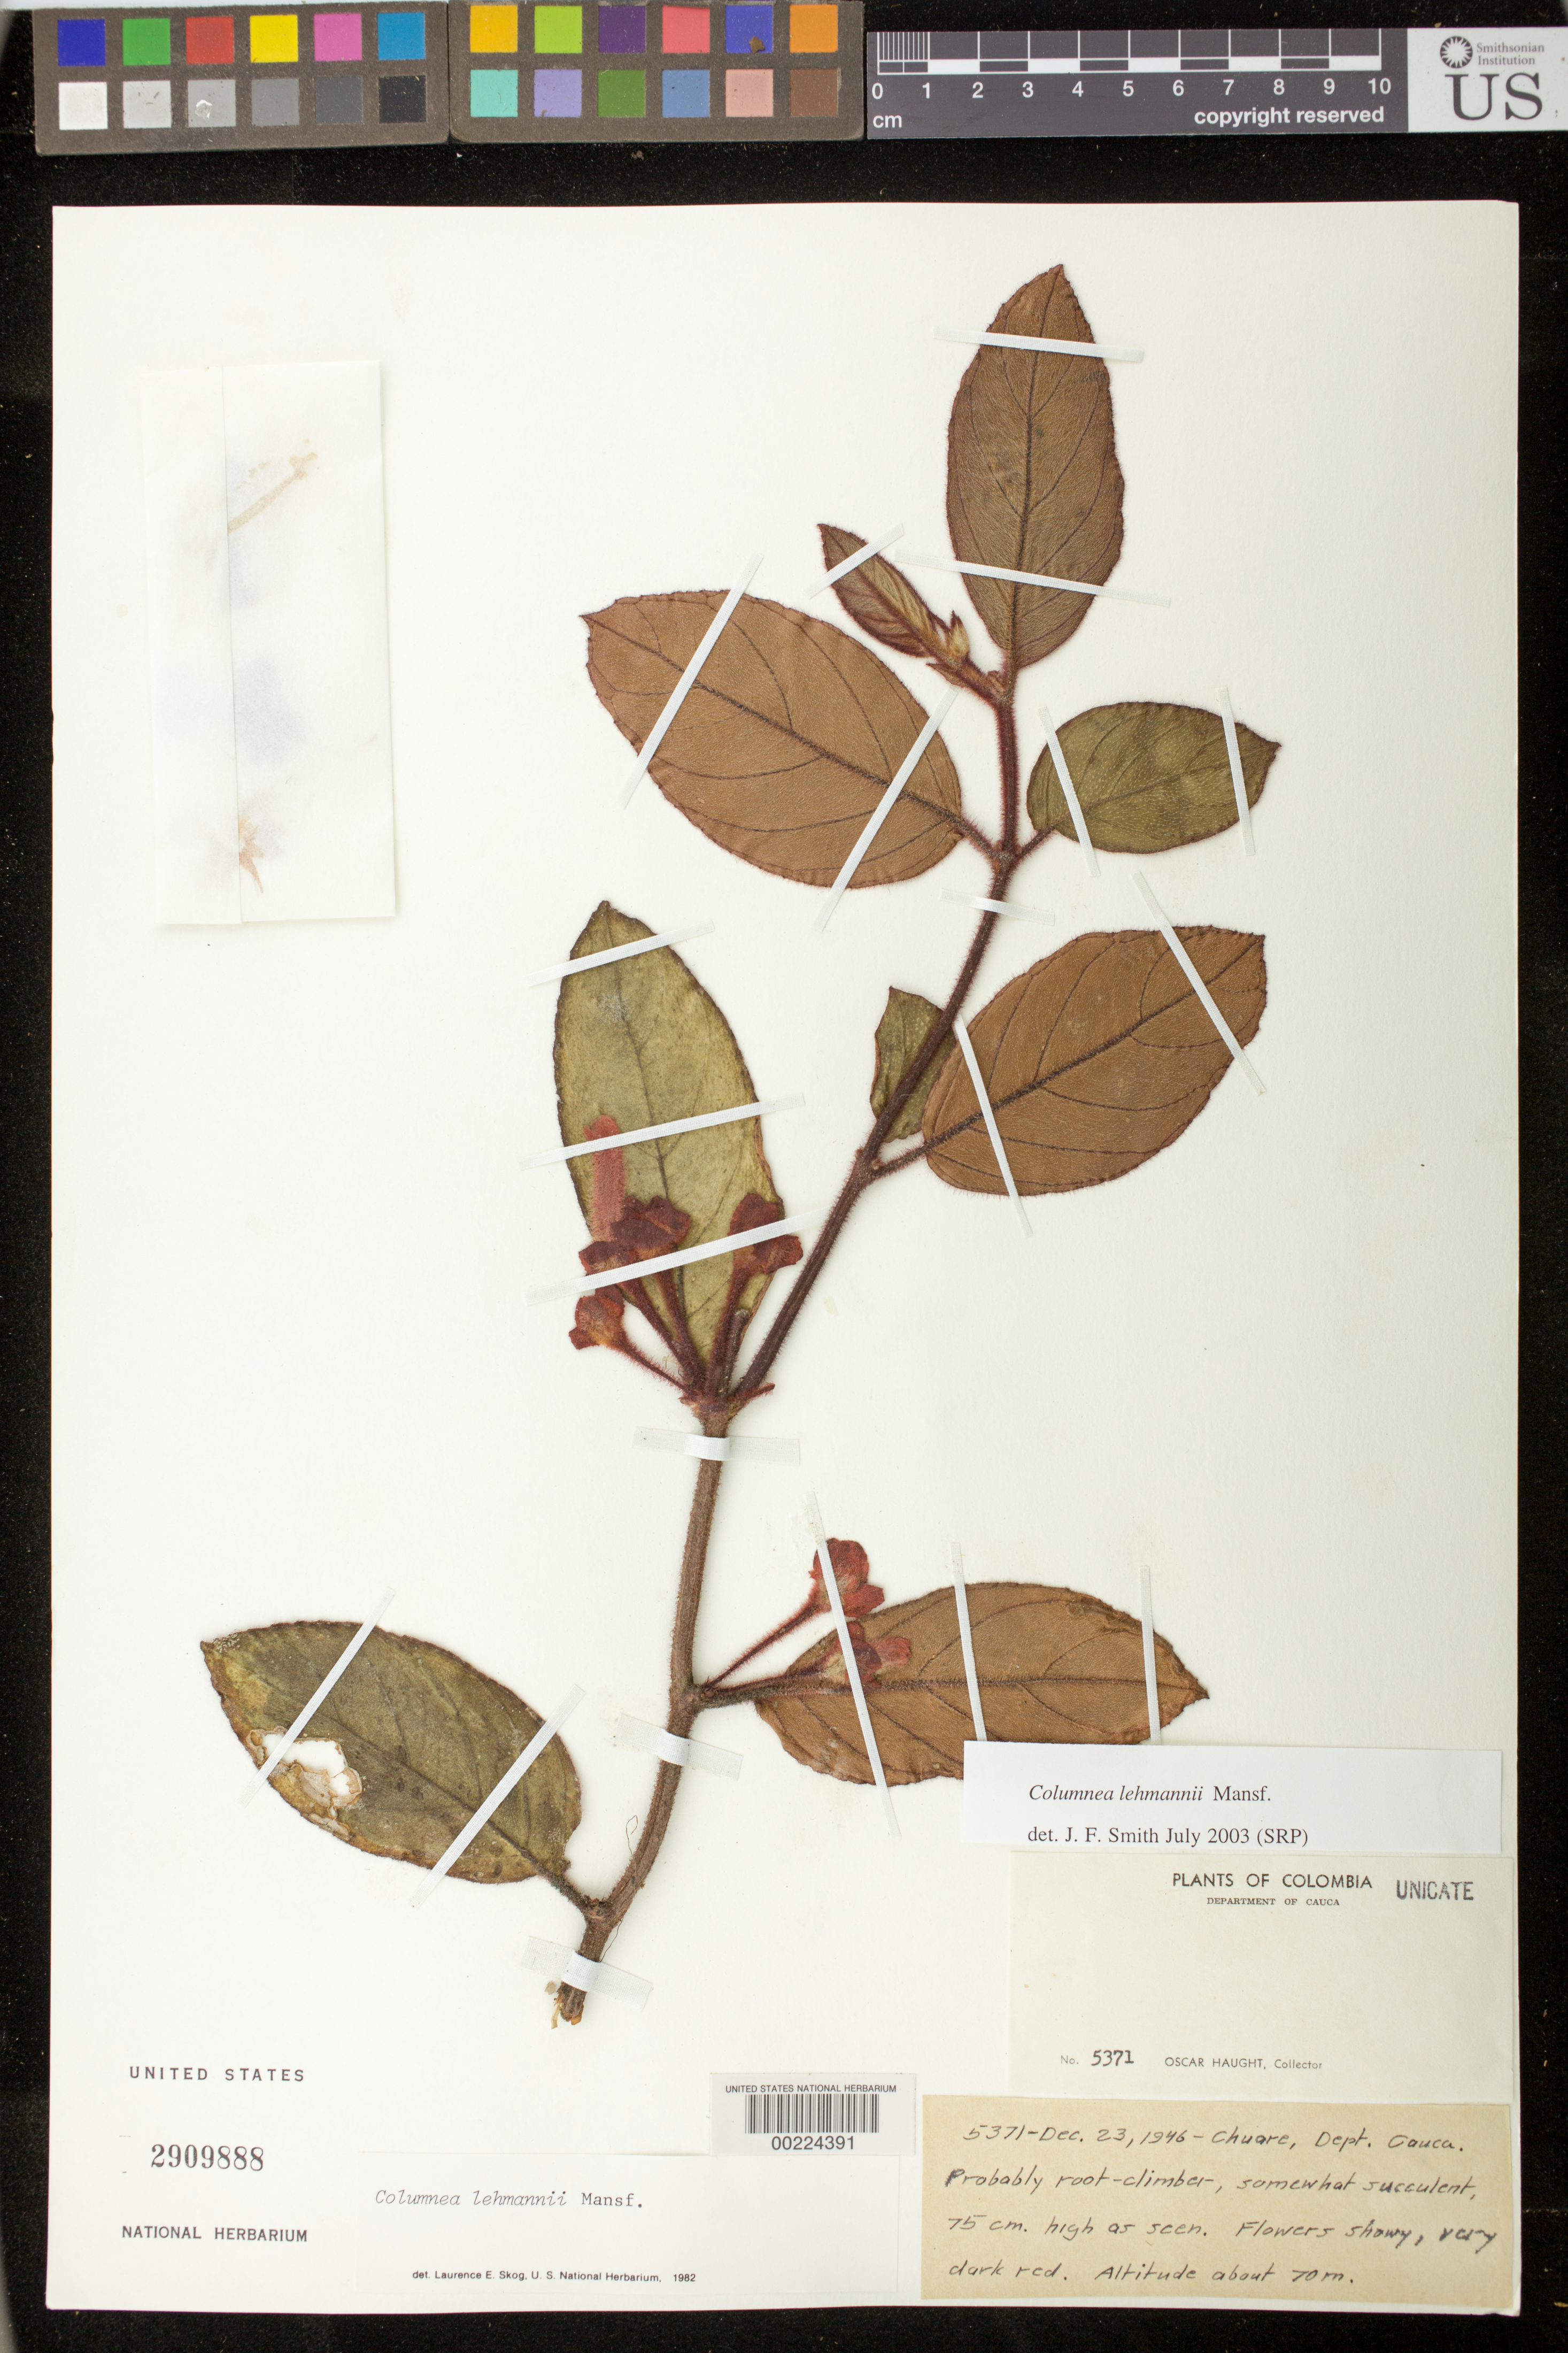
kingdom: Plantae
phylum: Tracheophyta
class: Magnoliopsida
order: Lamiales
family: Gesneriaceae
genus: Columnea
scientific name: Columnea lehmannii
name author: Mansf.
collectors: O. L. Haught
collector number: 5371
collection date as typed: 23 Dec 1946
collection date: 1946-12-23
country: Colombia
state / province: Cauca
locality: Chuare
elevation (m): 70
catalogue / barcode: US 2909888